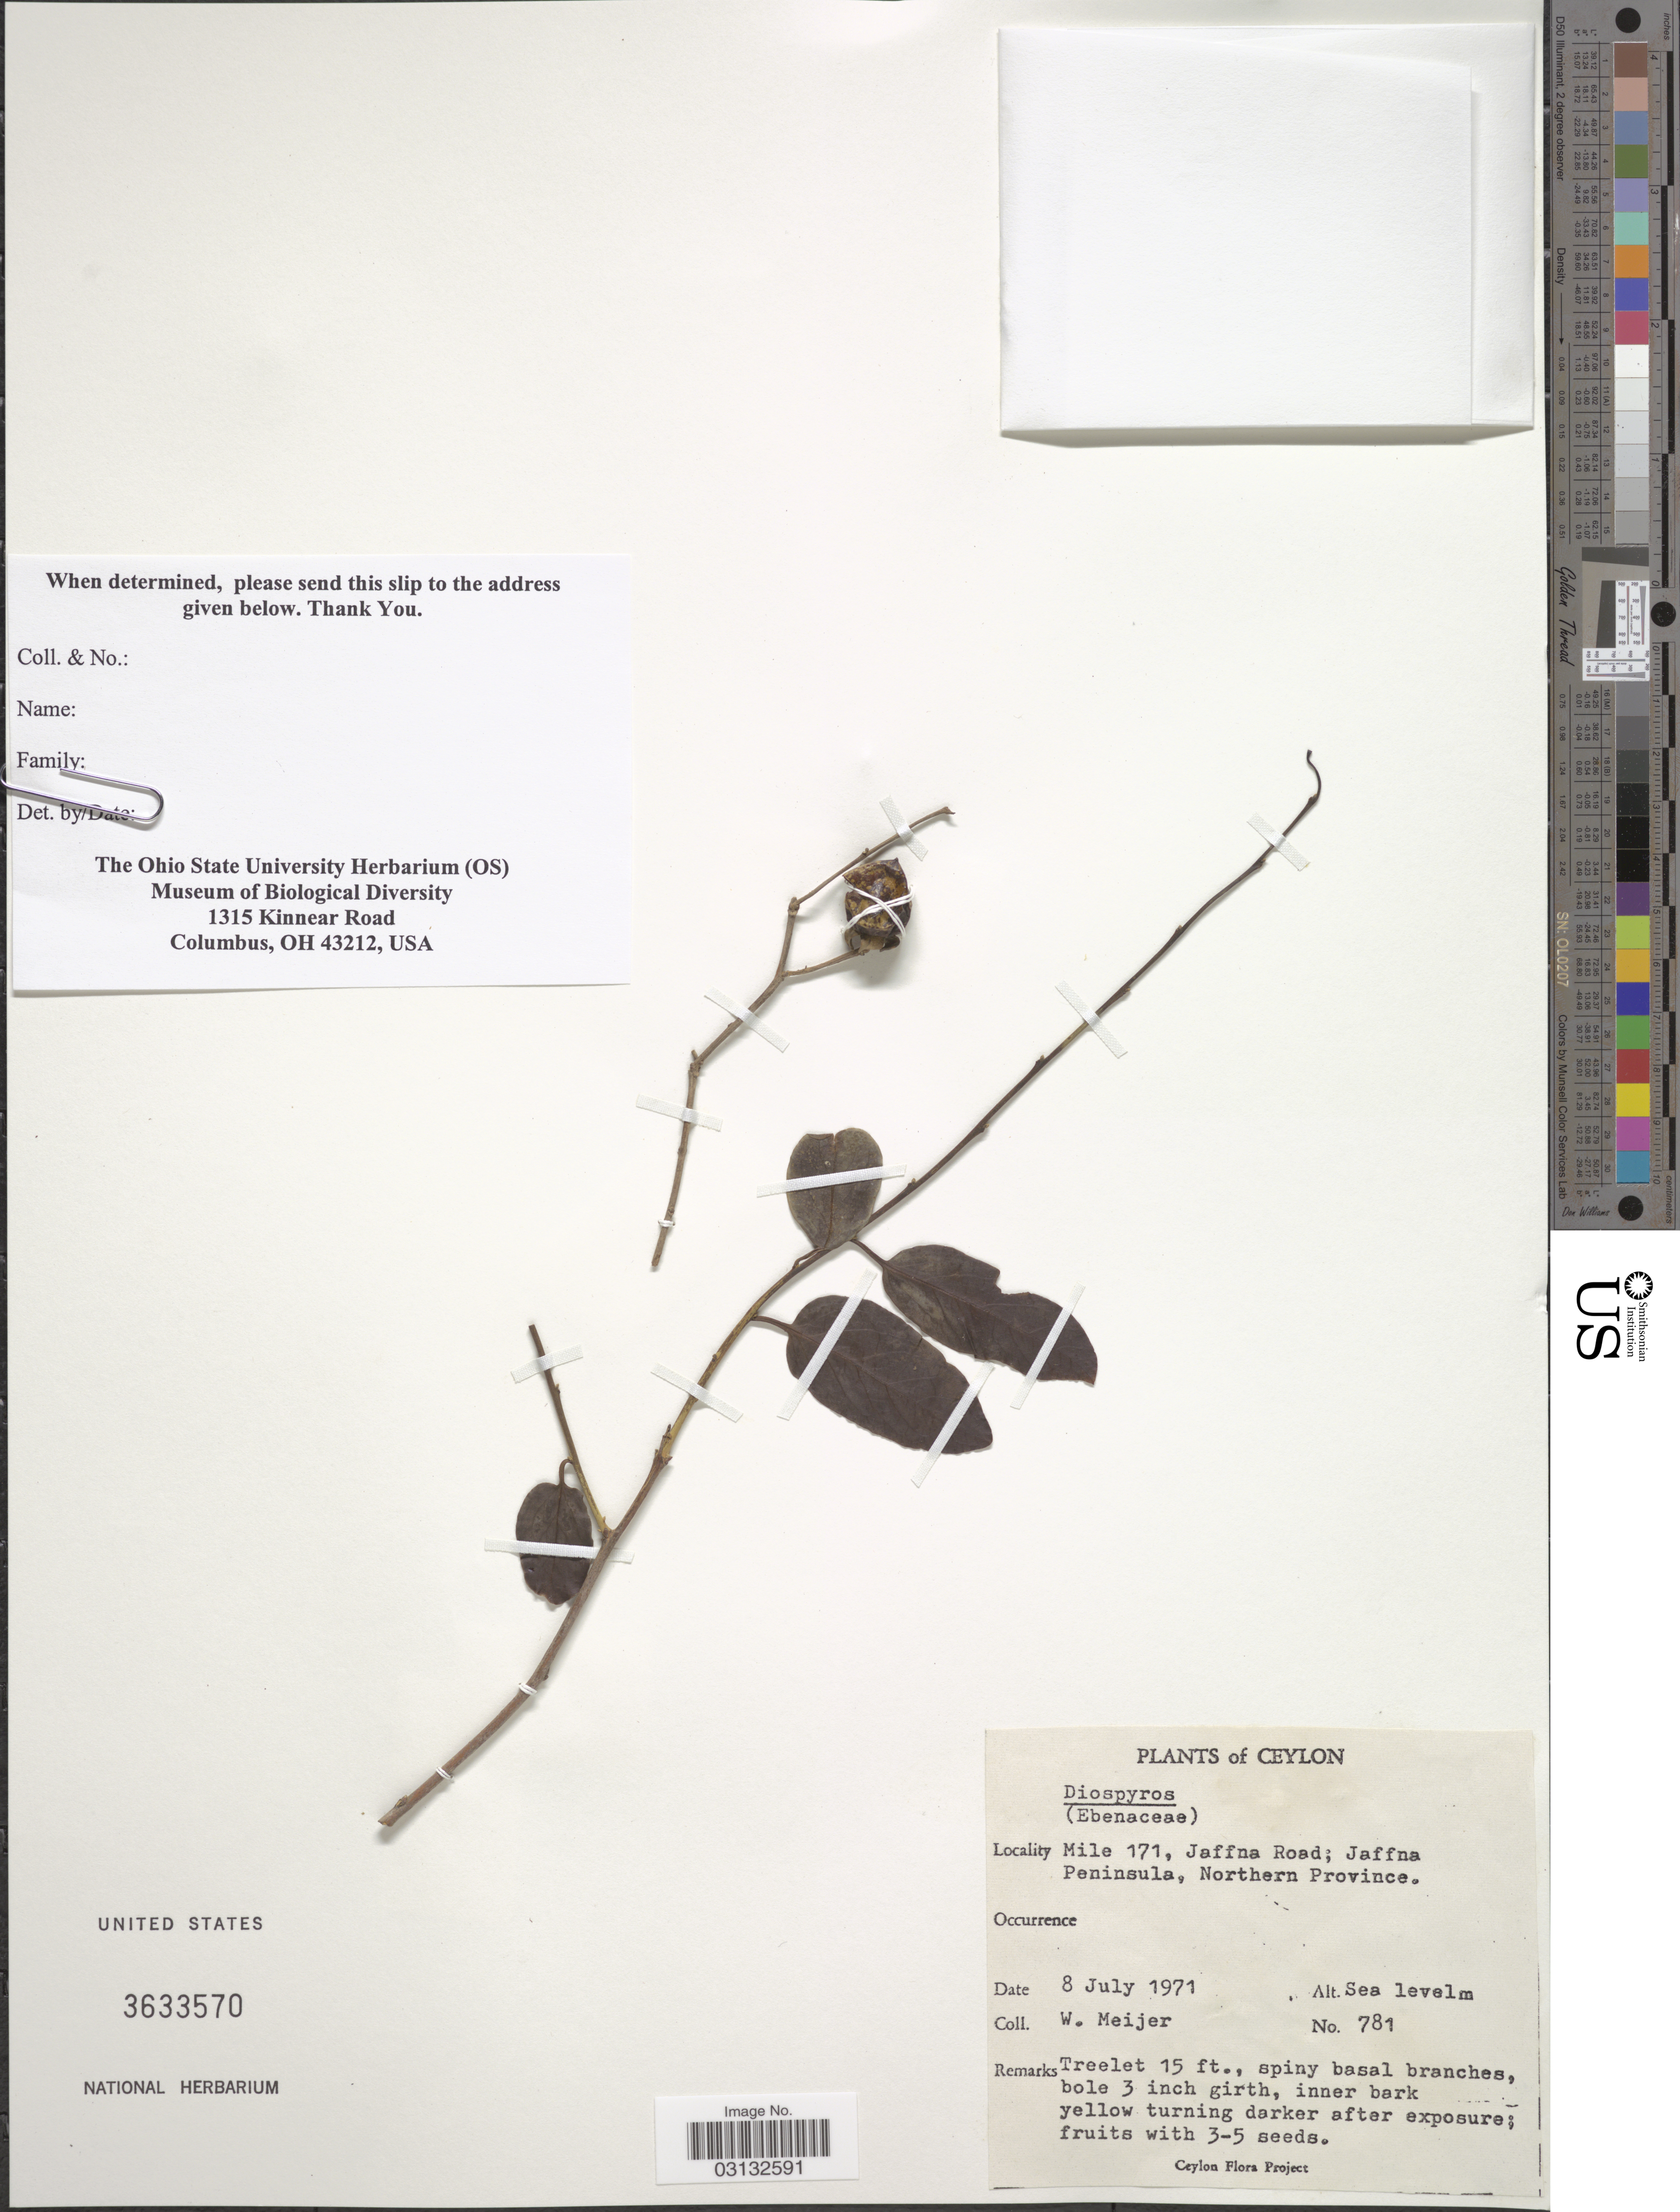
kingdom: Plantae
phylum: Tracheophyta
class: Magnoliopsida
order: Ericales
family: Ebenaceae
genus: Diospyros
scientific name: Diospyros sp.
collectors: W. Meijer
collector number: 781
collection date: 1971-07-08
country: Sri Lanka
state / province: Northern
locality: Ceylon. Mile 171, Jaffna Road; Jaffna Peninsula.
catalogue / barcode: US 3633570